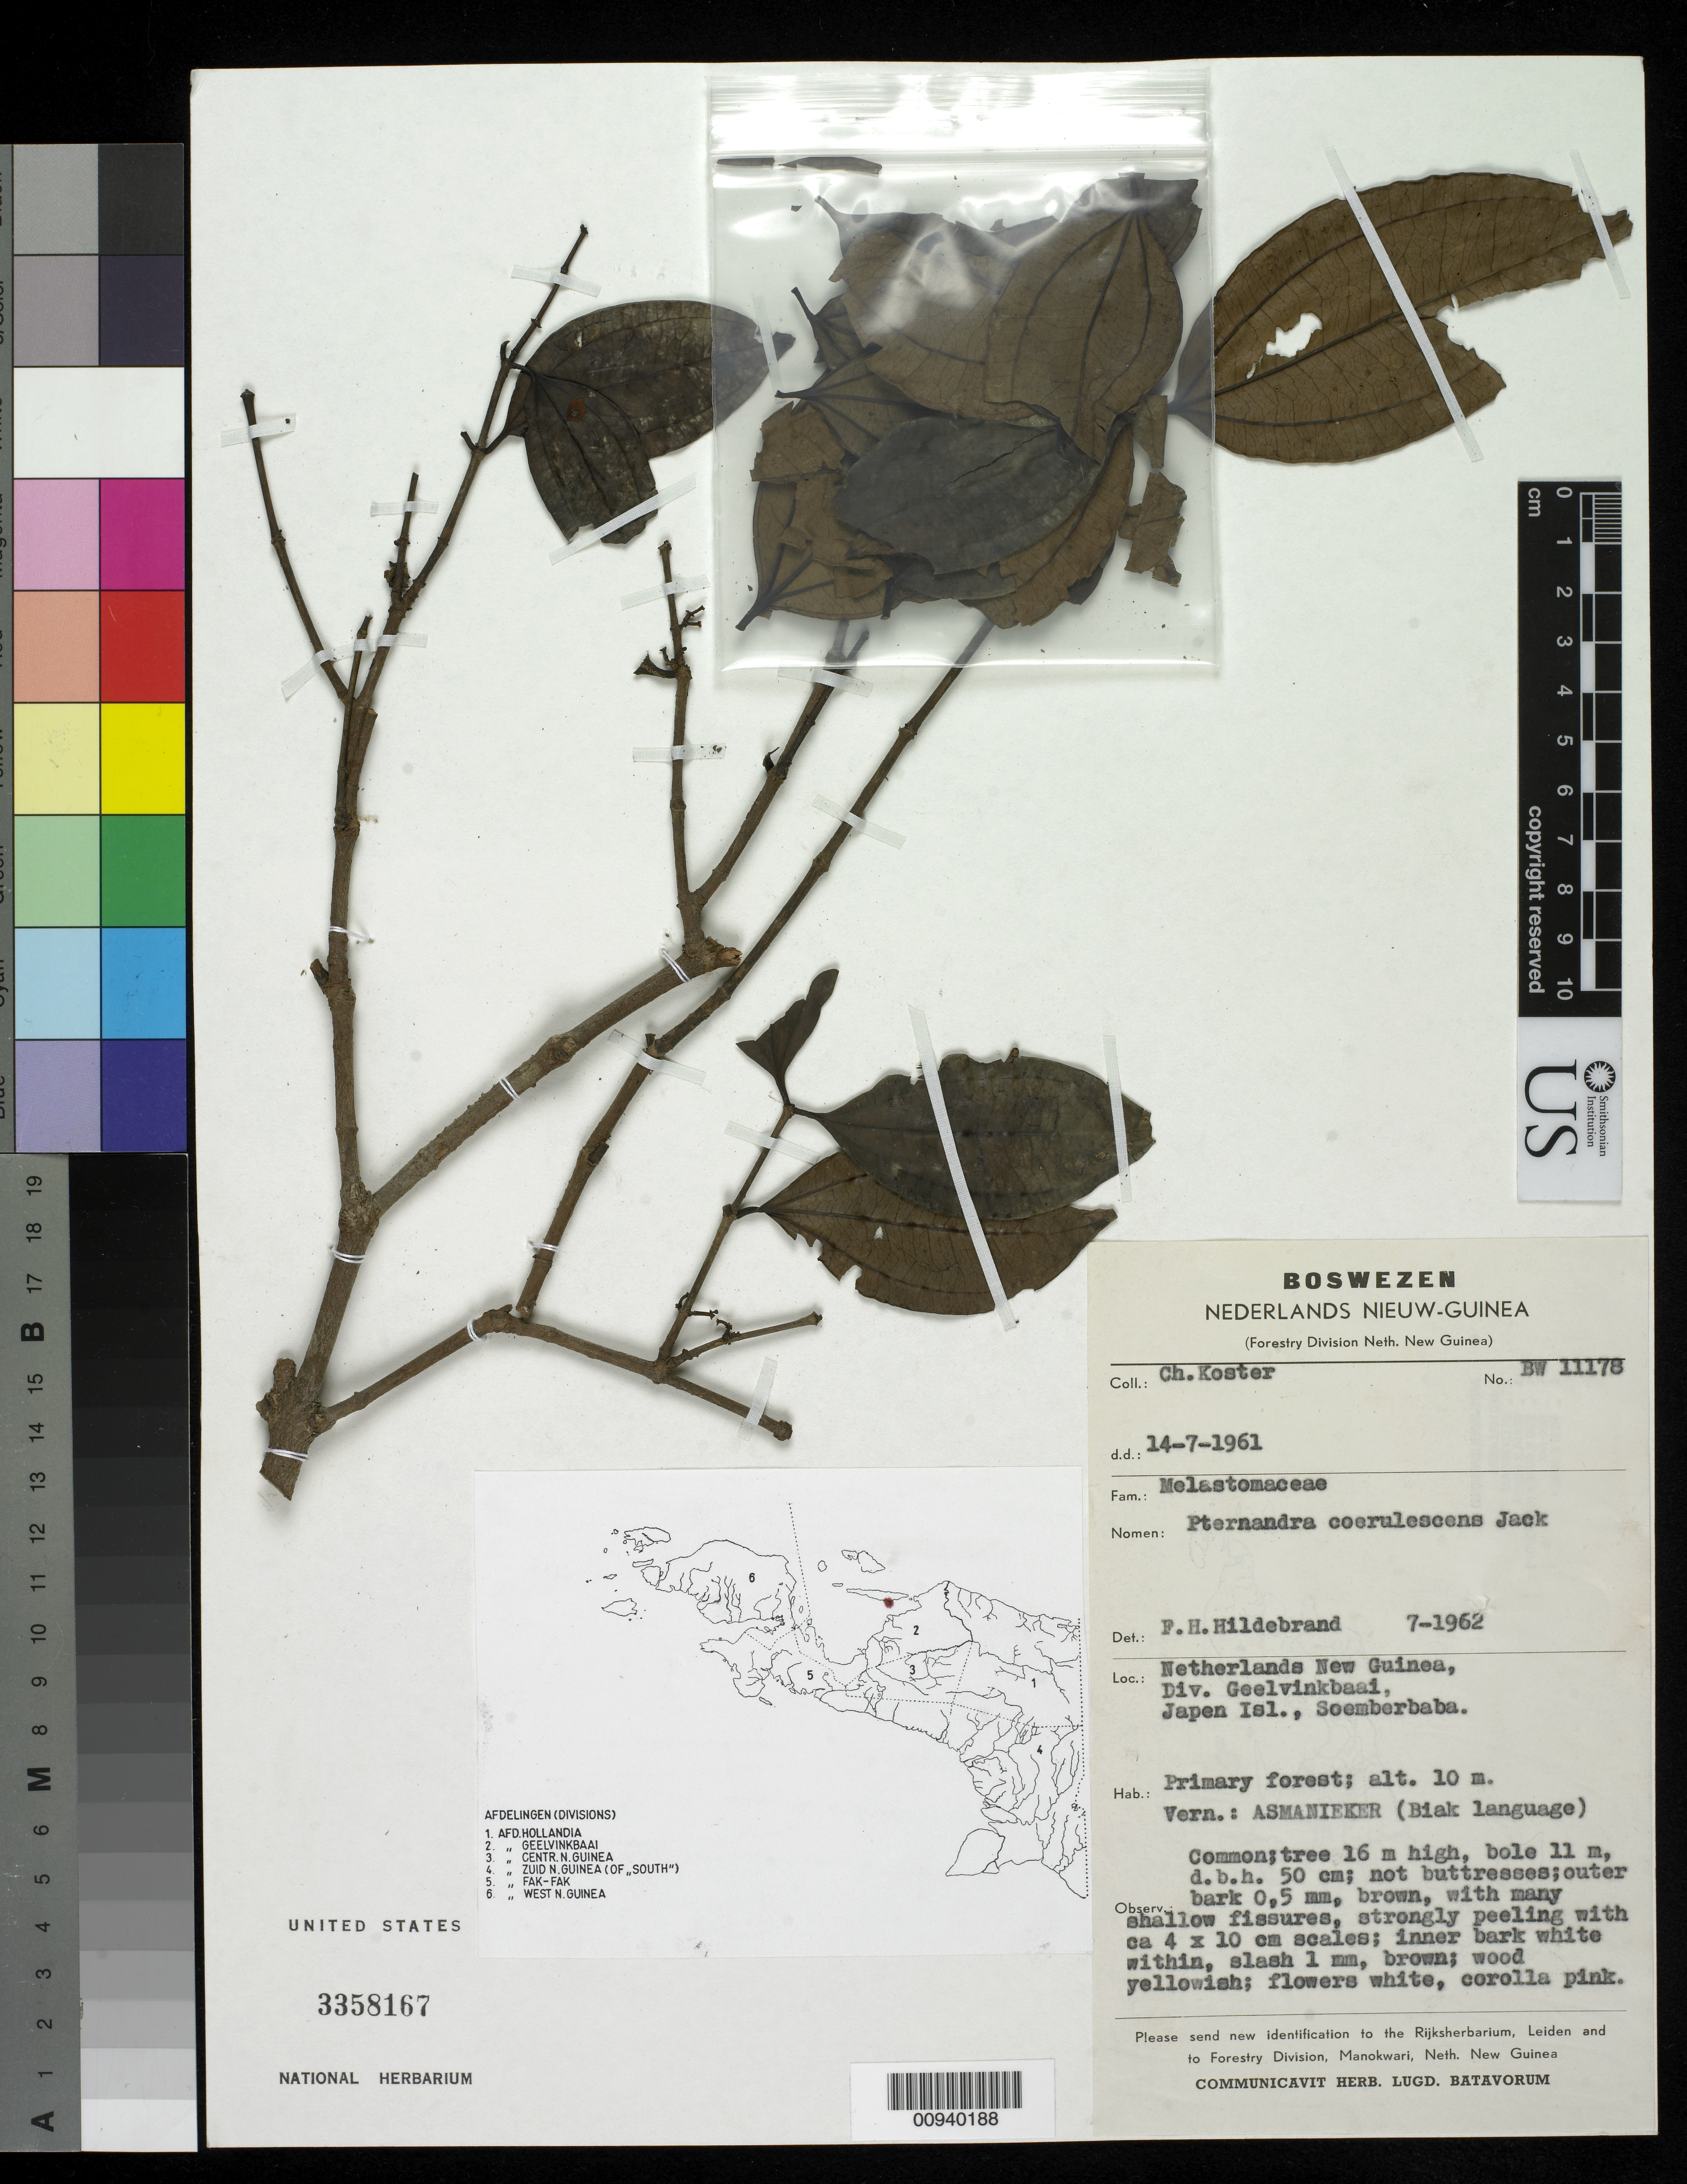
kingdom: Plantae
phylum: Tracheophyta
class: Magnoliopsida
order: Myrtales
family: Melastomataceae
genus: Pternandra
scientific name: Pternandra tuberculata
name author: (Korth.) M.P. Nayar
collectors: C. Koster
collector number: BW 11178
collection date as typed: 14 Jul 1961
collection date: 1961-07-14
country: Indonesia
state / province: Papua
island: Japan I.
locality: Soemberbaba, Gaeelvinkbasi, Irian Jaya.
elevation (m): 10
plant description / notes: Cited by J.F. Maxwell, Gard. Bull. Sing. 34(1): 26. 1981.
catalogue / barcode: US 3358167